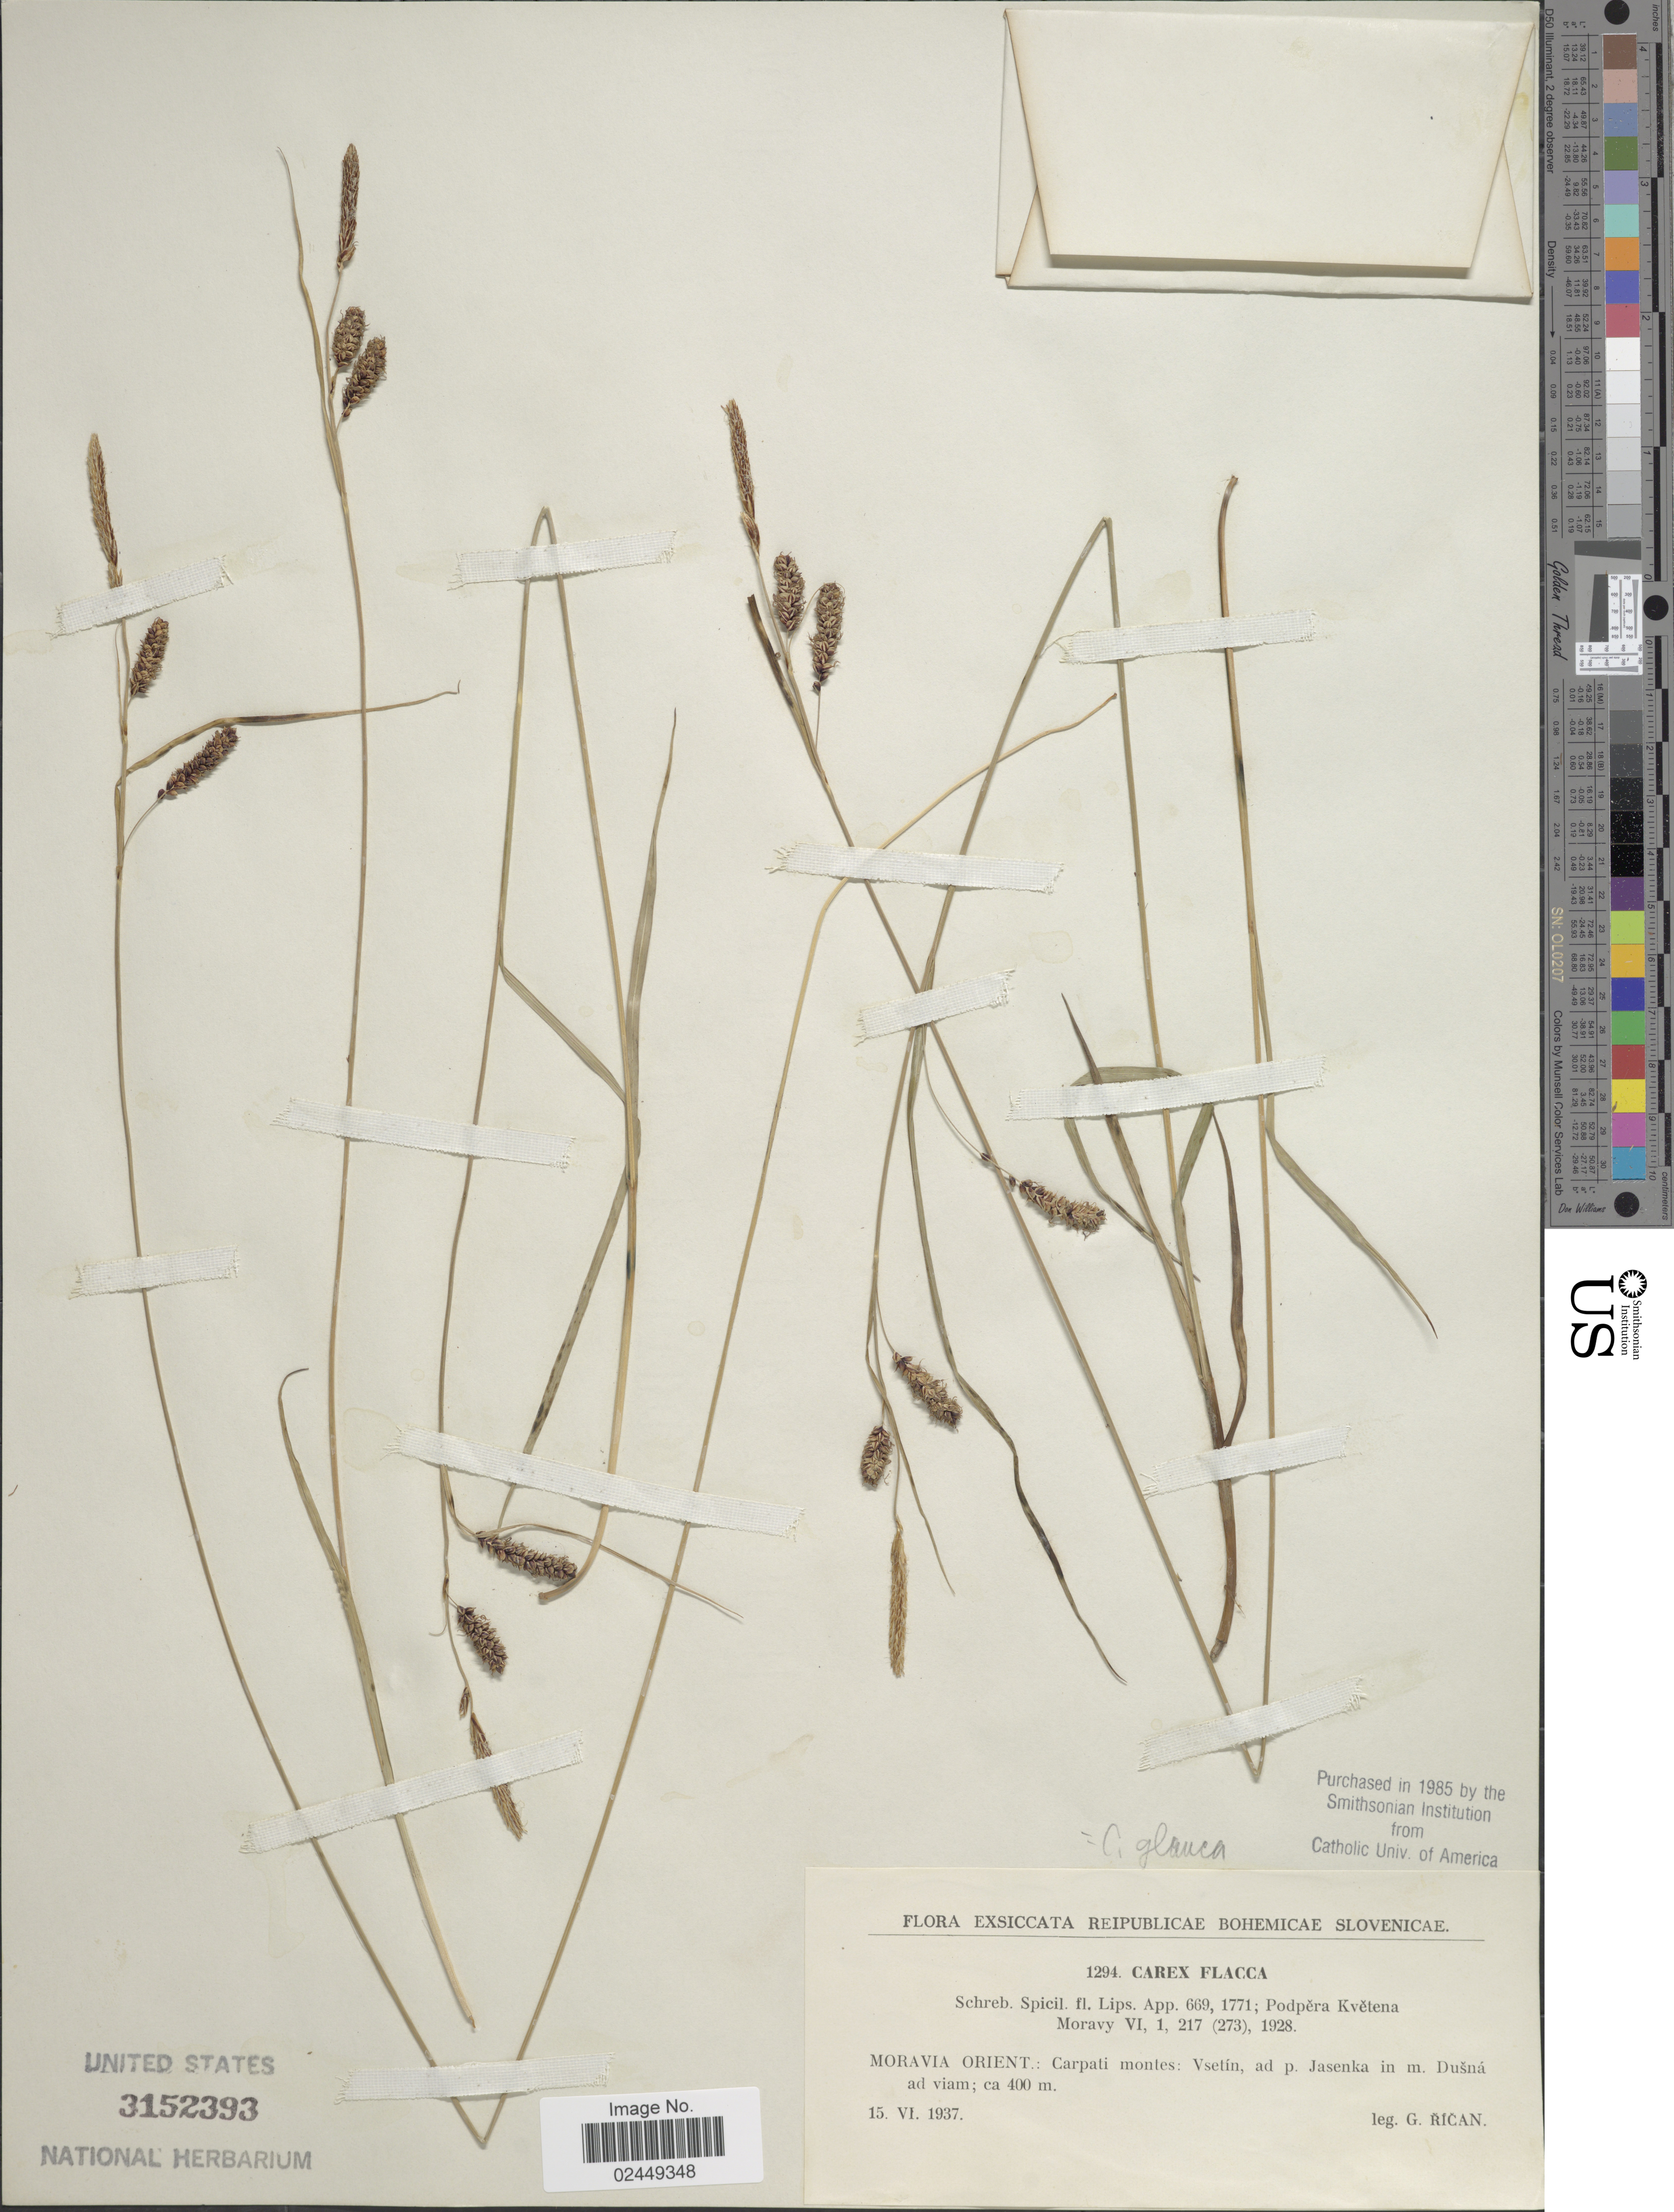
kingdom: Plantae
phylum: Tracheophyta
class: Liliopsida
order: Poales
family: Cyperaceae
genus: Carex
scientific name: Carex flacca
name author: Schreb.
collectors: G. Rican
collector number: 1294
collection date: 1937-06-15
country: Czechia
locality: Reipublicae Bohemicae Slovenicae, [unsure placement] Moravia Orient.: Carpati montes: Vsetin, ad p. Jasenka in m. Dusna ad viam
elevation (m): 400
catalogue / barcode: US 3152393